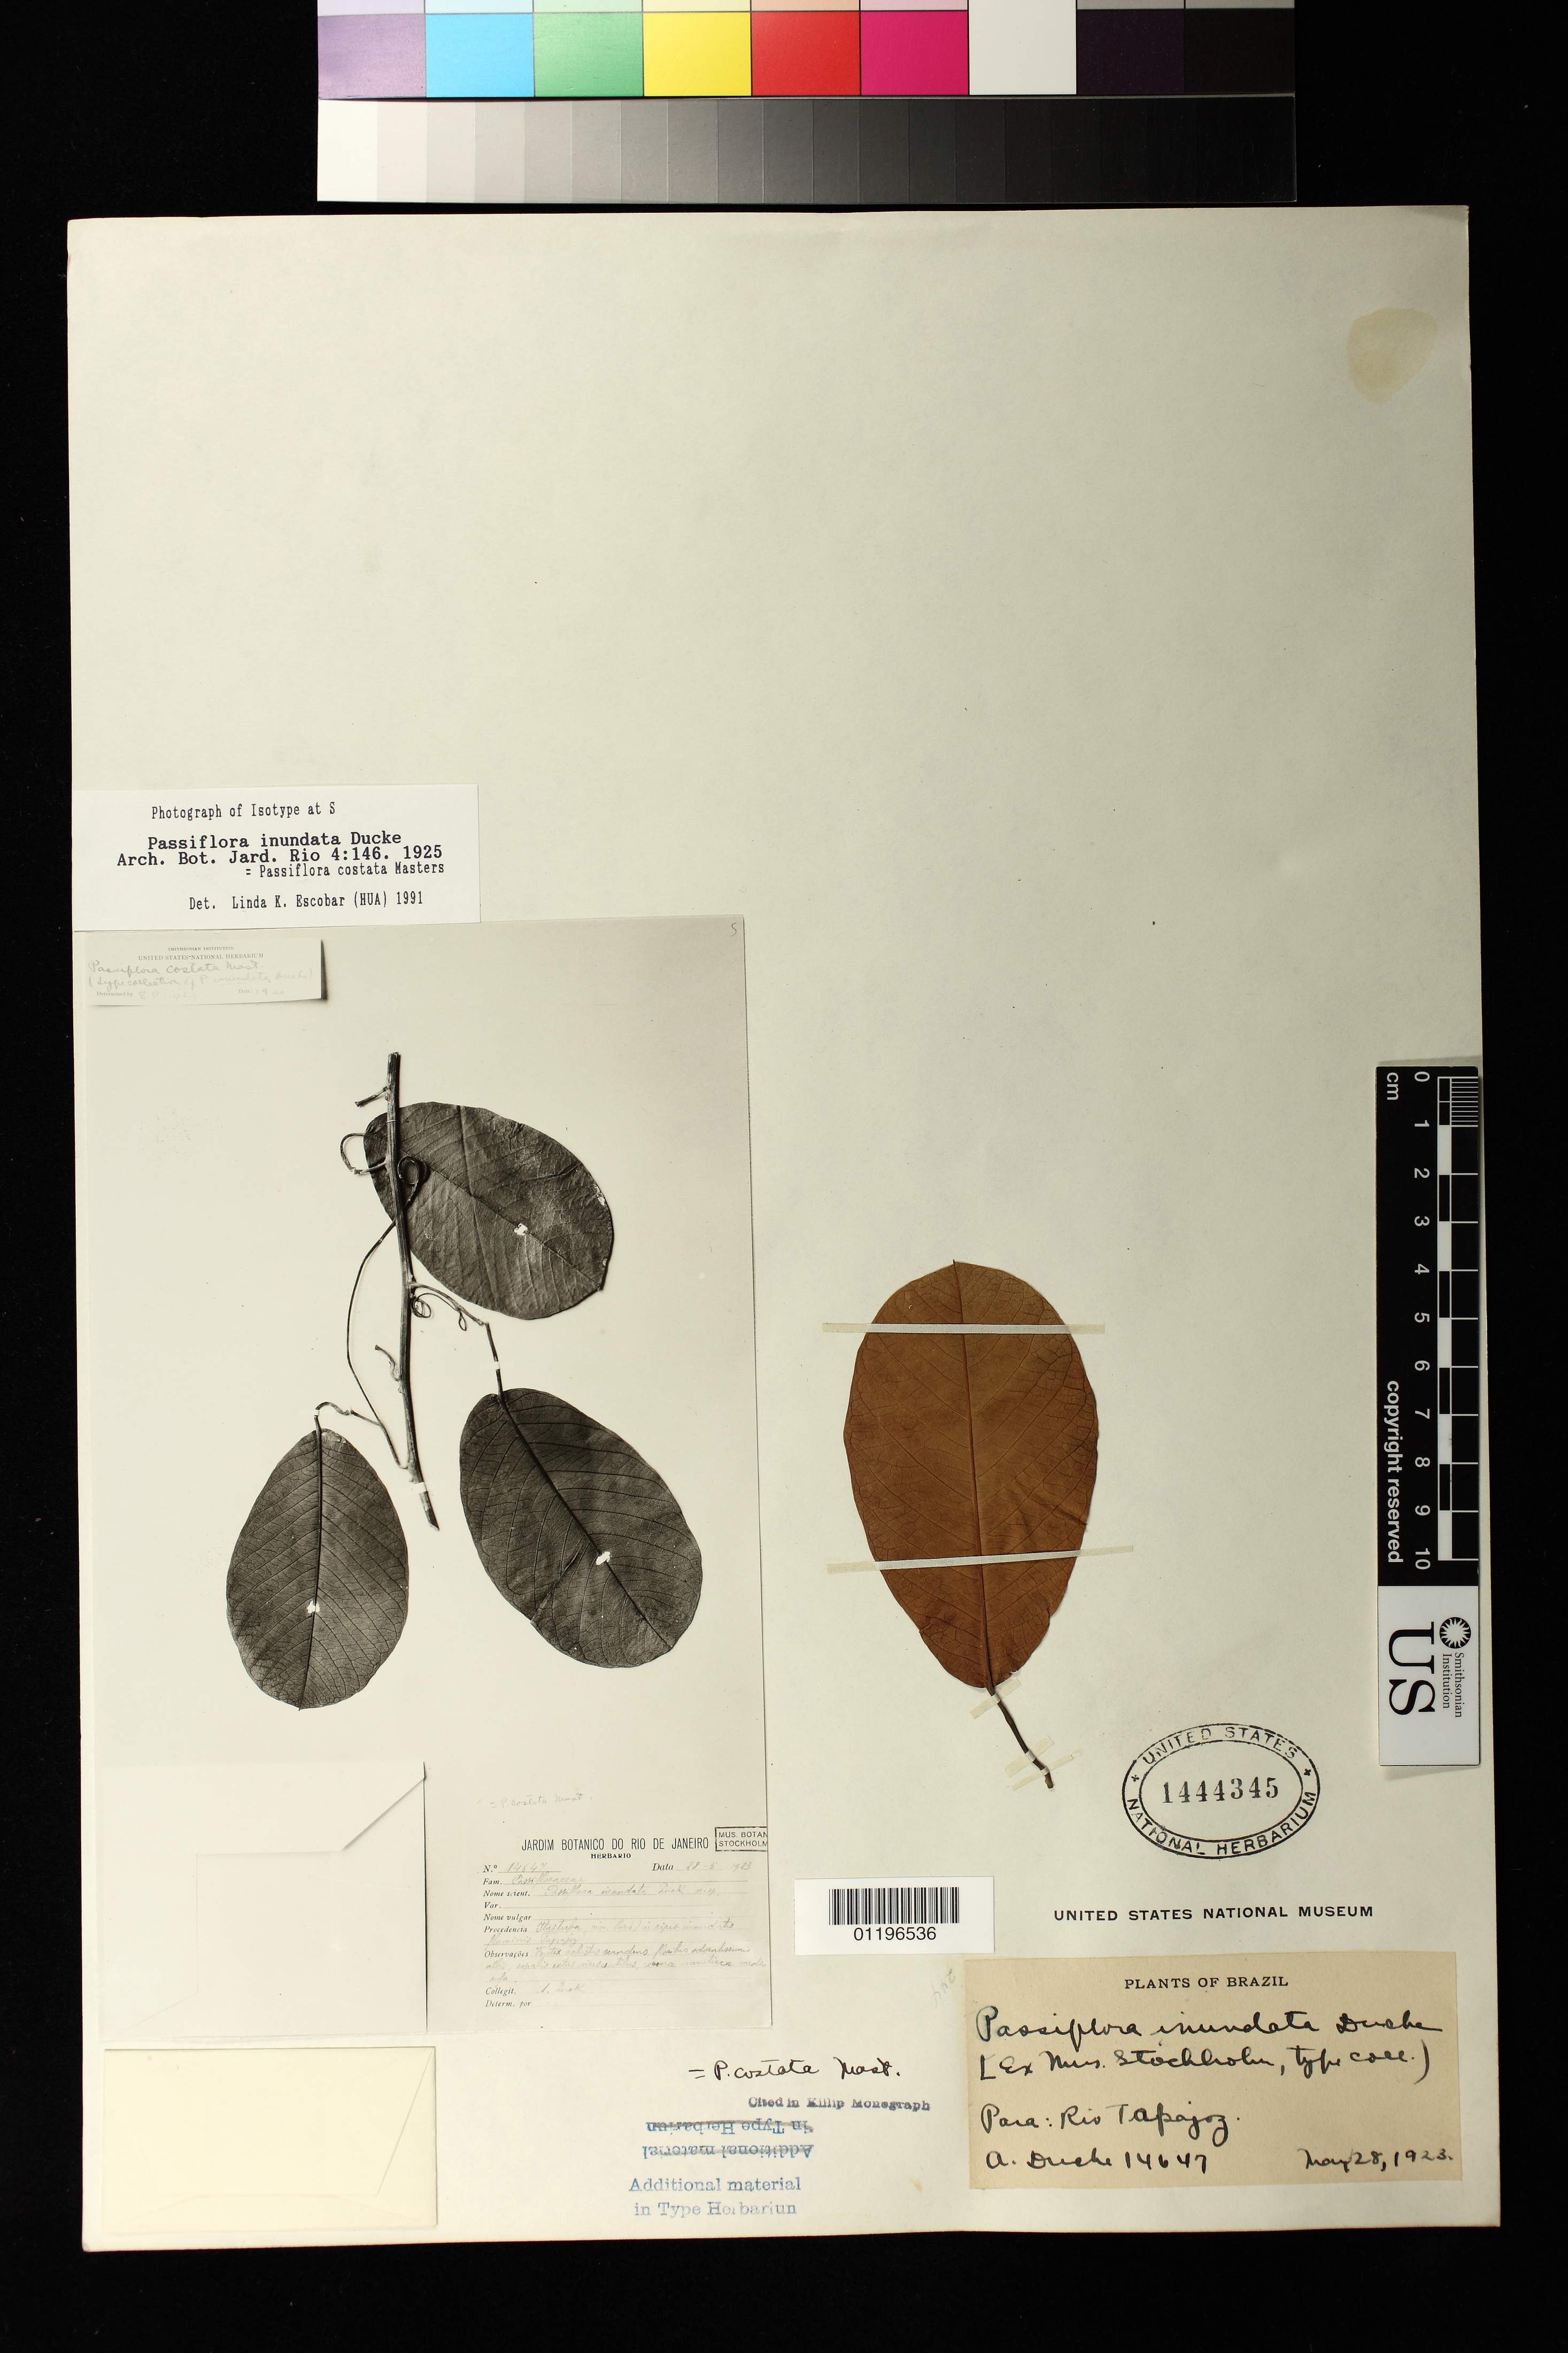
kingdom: Plantae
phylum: Tracheophyta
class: Magnoliopsida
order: Malpighiales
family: Passifloraceae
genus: Passiflora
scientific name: Passiflora costata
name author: Mast.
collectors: A. Ducke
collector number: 14647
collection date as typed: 28 May 1923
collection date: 1923-05-28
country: Brazil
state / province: Pará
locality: Rio Tapajoz.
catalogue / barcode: US 1444345